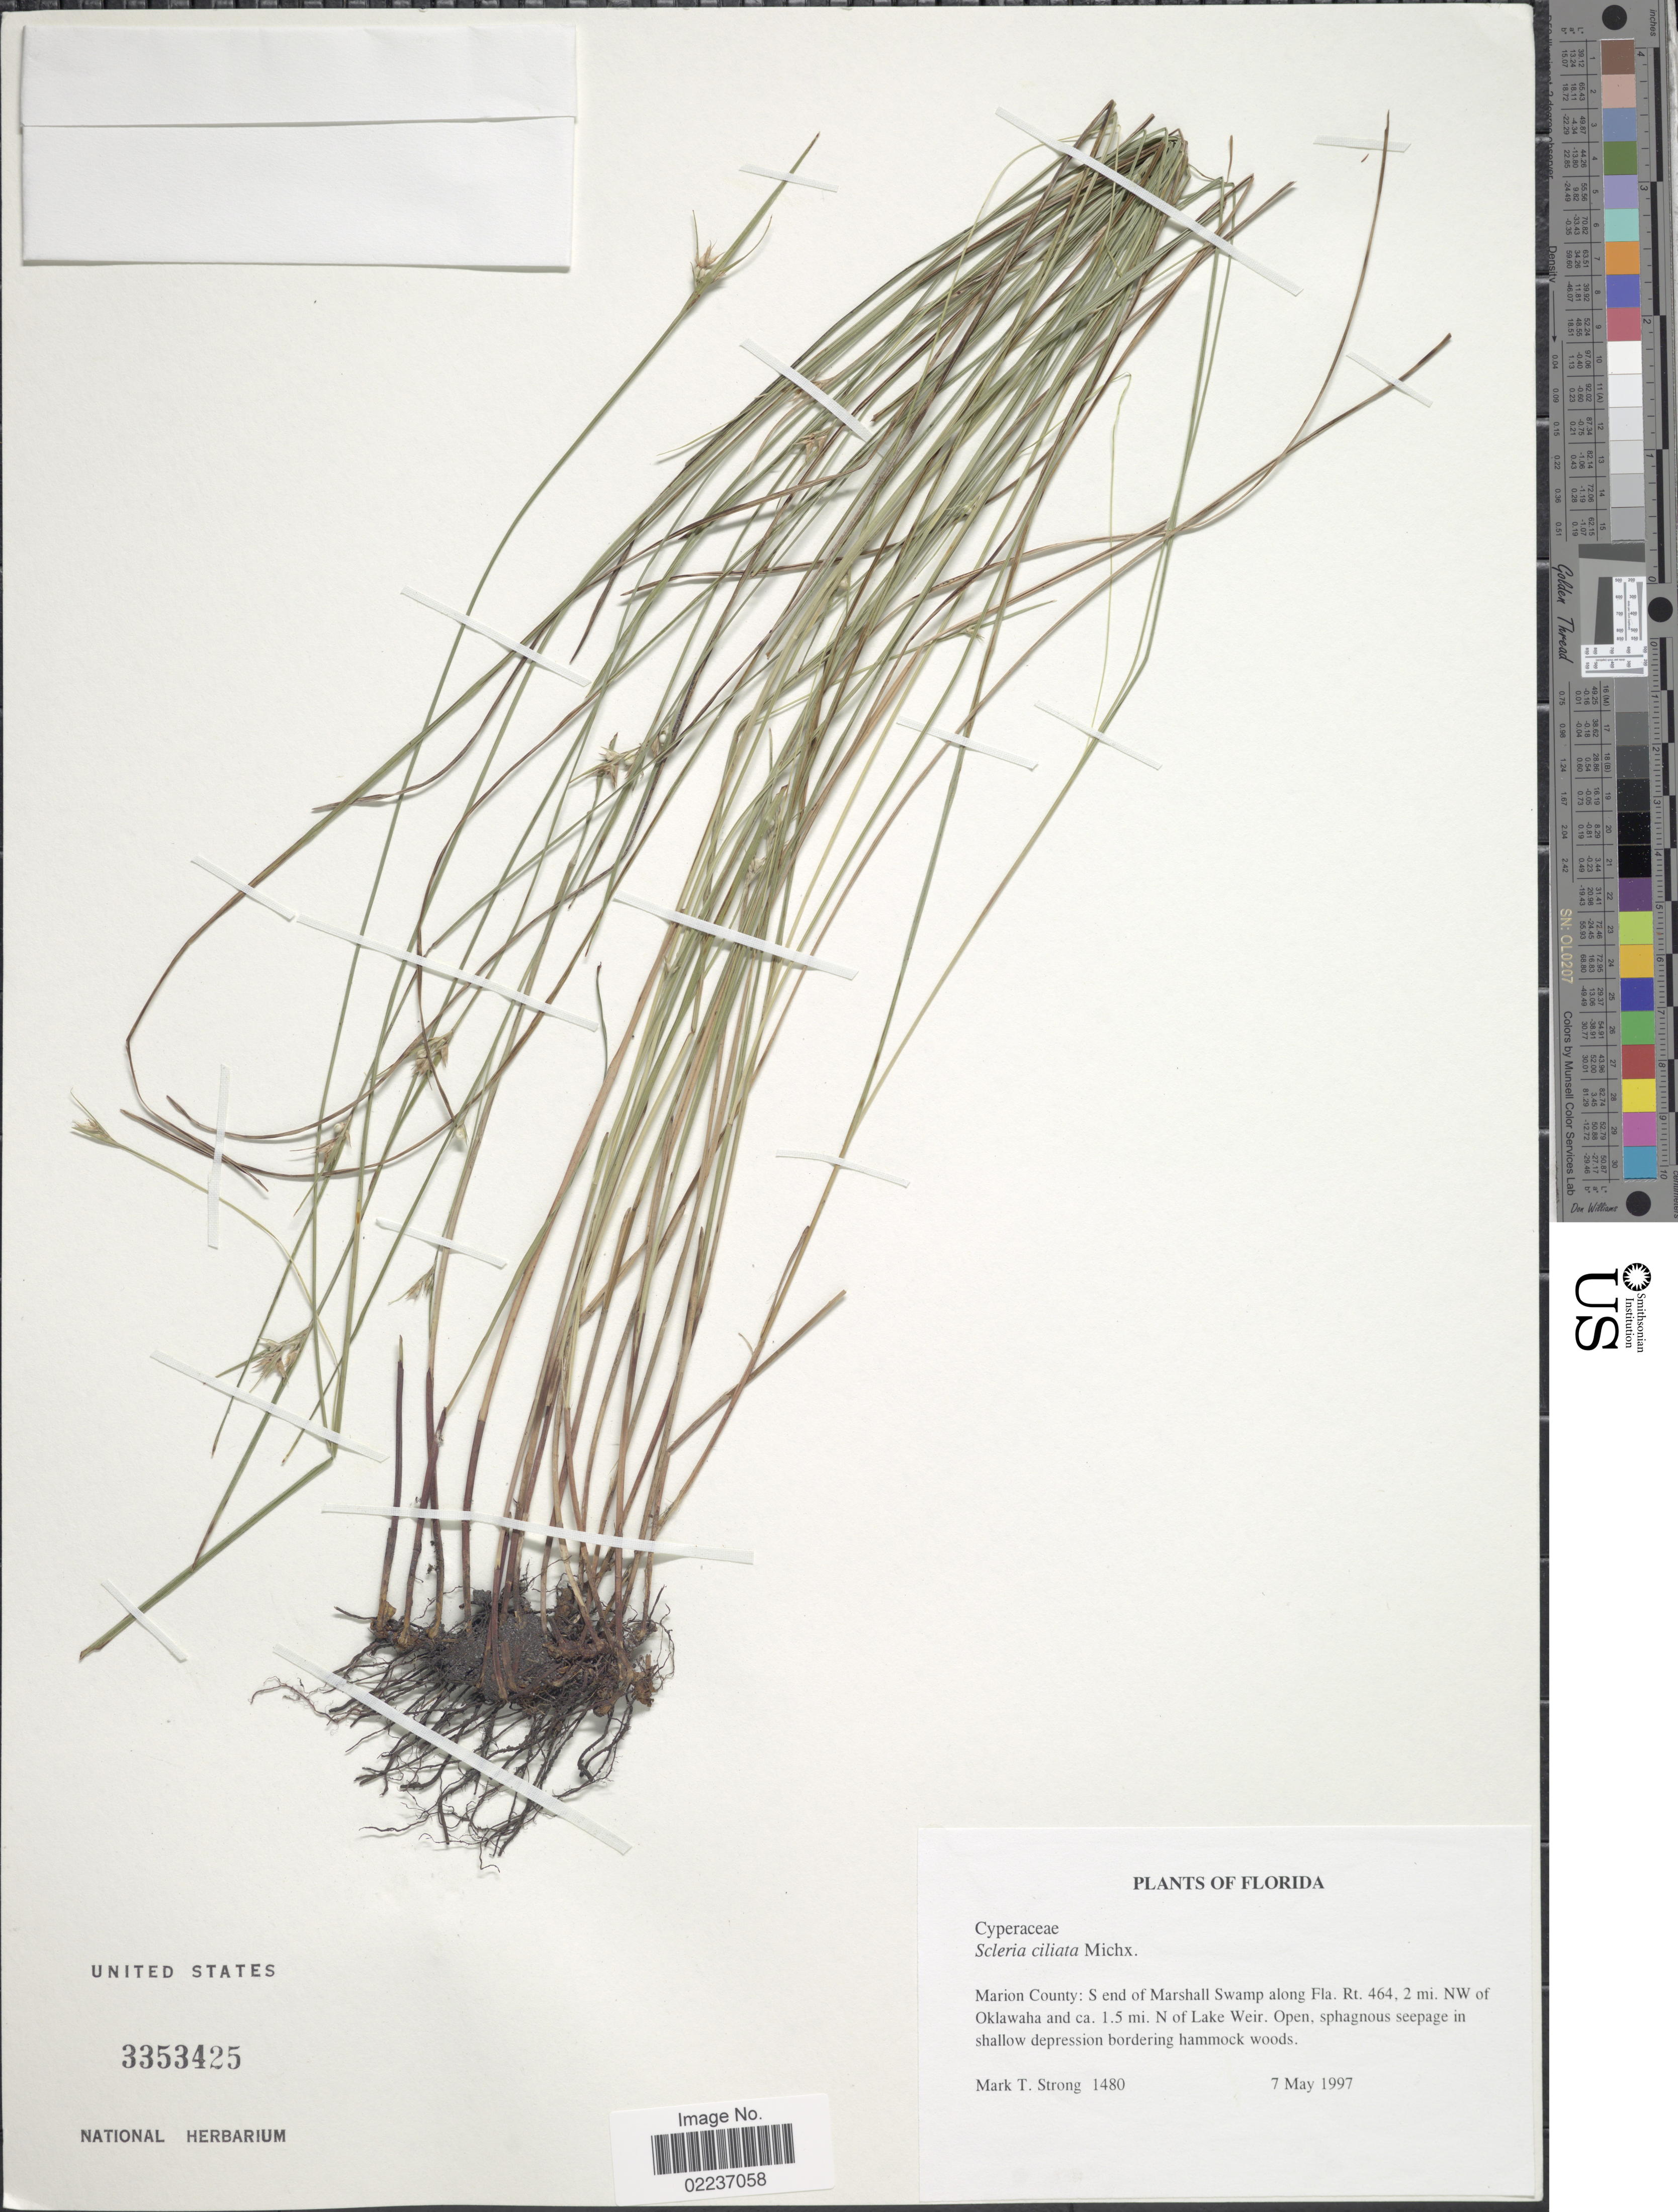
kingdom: Plantae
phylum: Tracheophyta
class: Liliopsida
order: Poales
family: Cyperaceae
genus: Scleria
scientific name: Scleria ciliata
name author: Michx.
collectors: M. T. Strong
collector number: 1480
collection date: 1997-05-07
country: United States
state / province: Florida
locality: Marion County: S end of Marshall Swamp along Fla. Rt. 464, 2 mi. NW of Oklawaha and ca. 1.5 mi. N of Lake Weir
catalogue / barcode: US 3353425